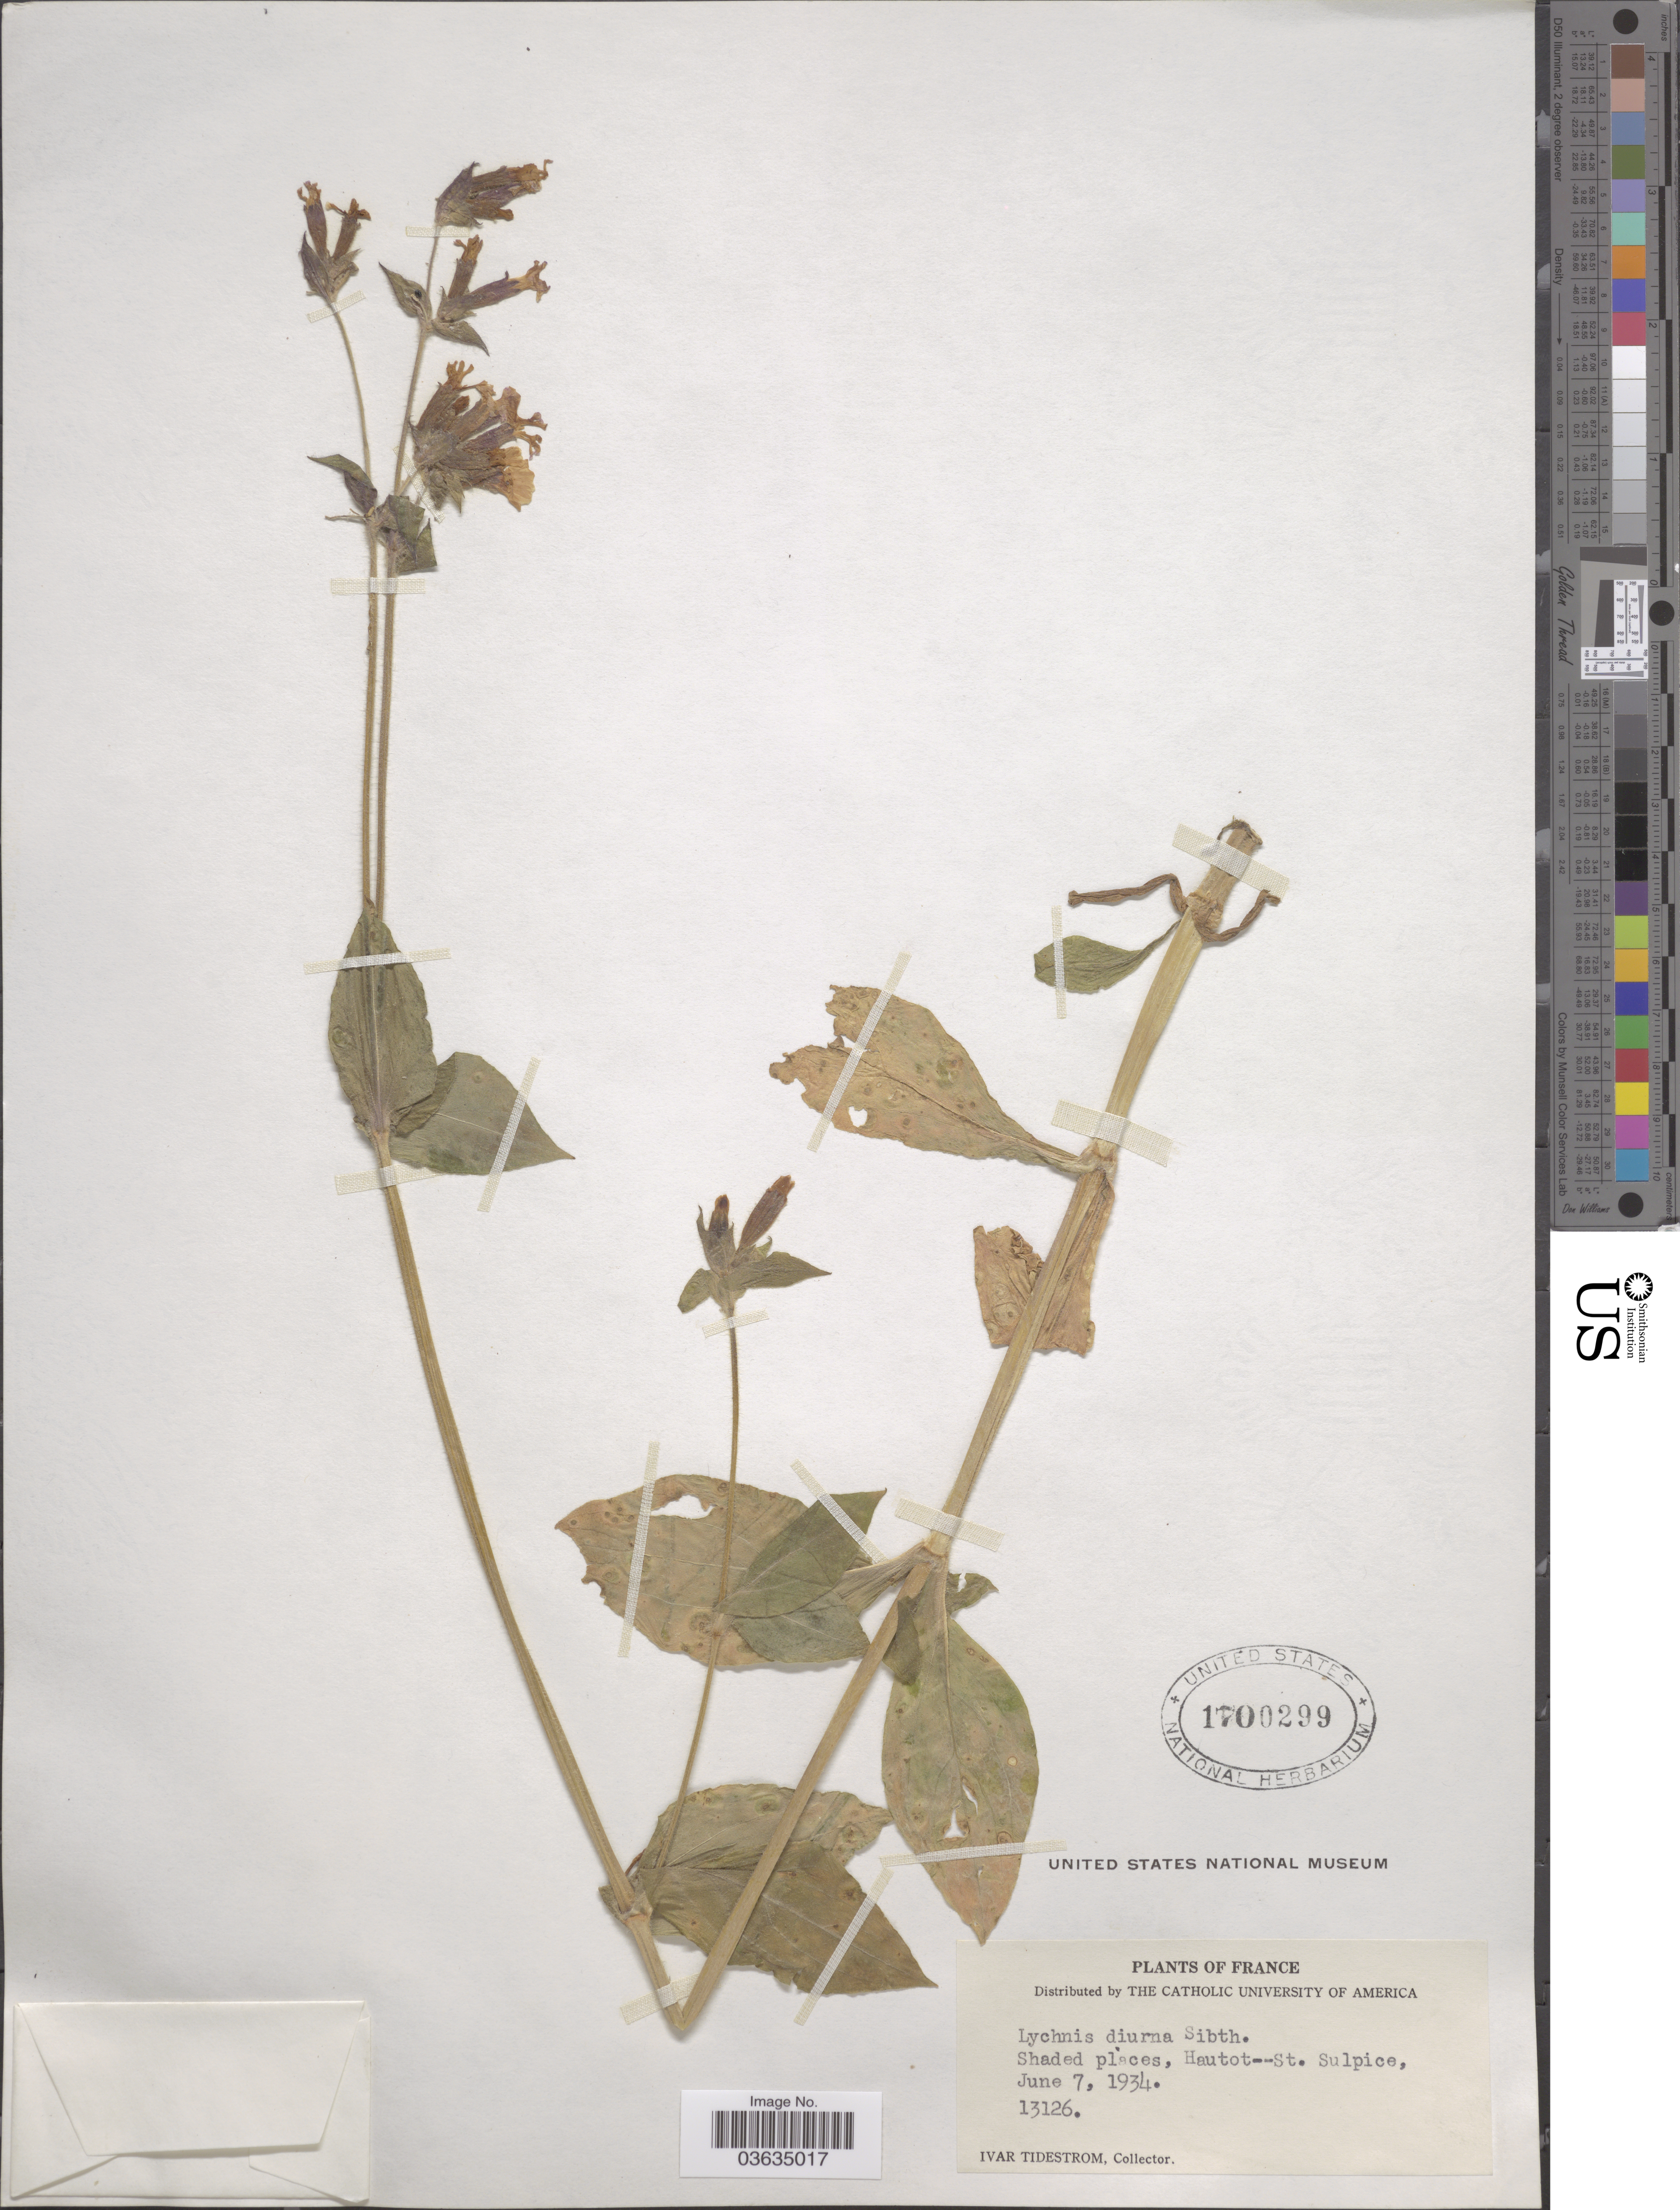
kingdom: Plantae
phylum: Tracheophyta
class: Magnoliopsida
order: Caryophyllales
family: Caryophyllaceae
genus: Silene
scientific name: Silene dioica subsp. dioica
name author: (L.) Clairv.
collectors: I. F. Tidestrom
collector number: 13126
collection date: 1934-06-07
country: France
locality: Shaded places, Hautot-St. Sulpice.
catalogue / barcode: US 1700299